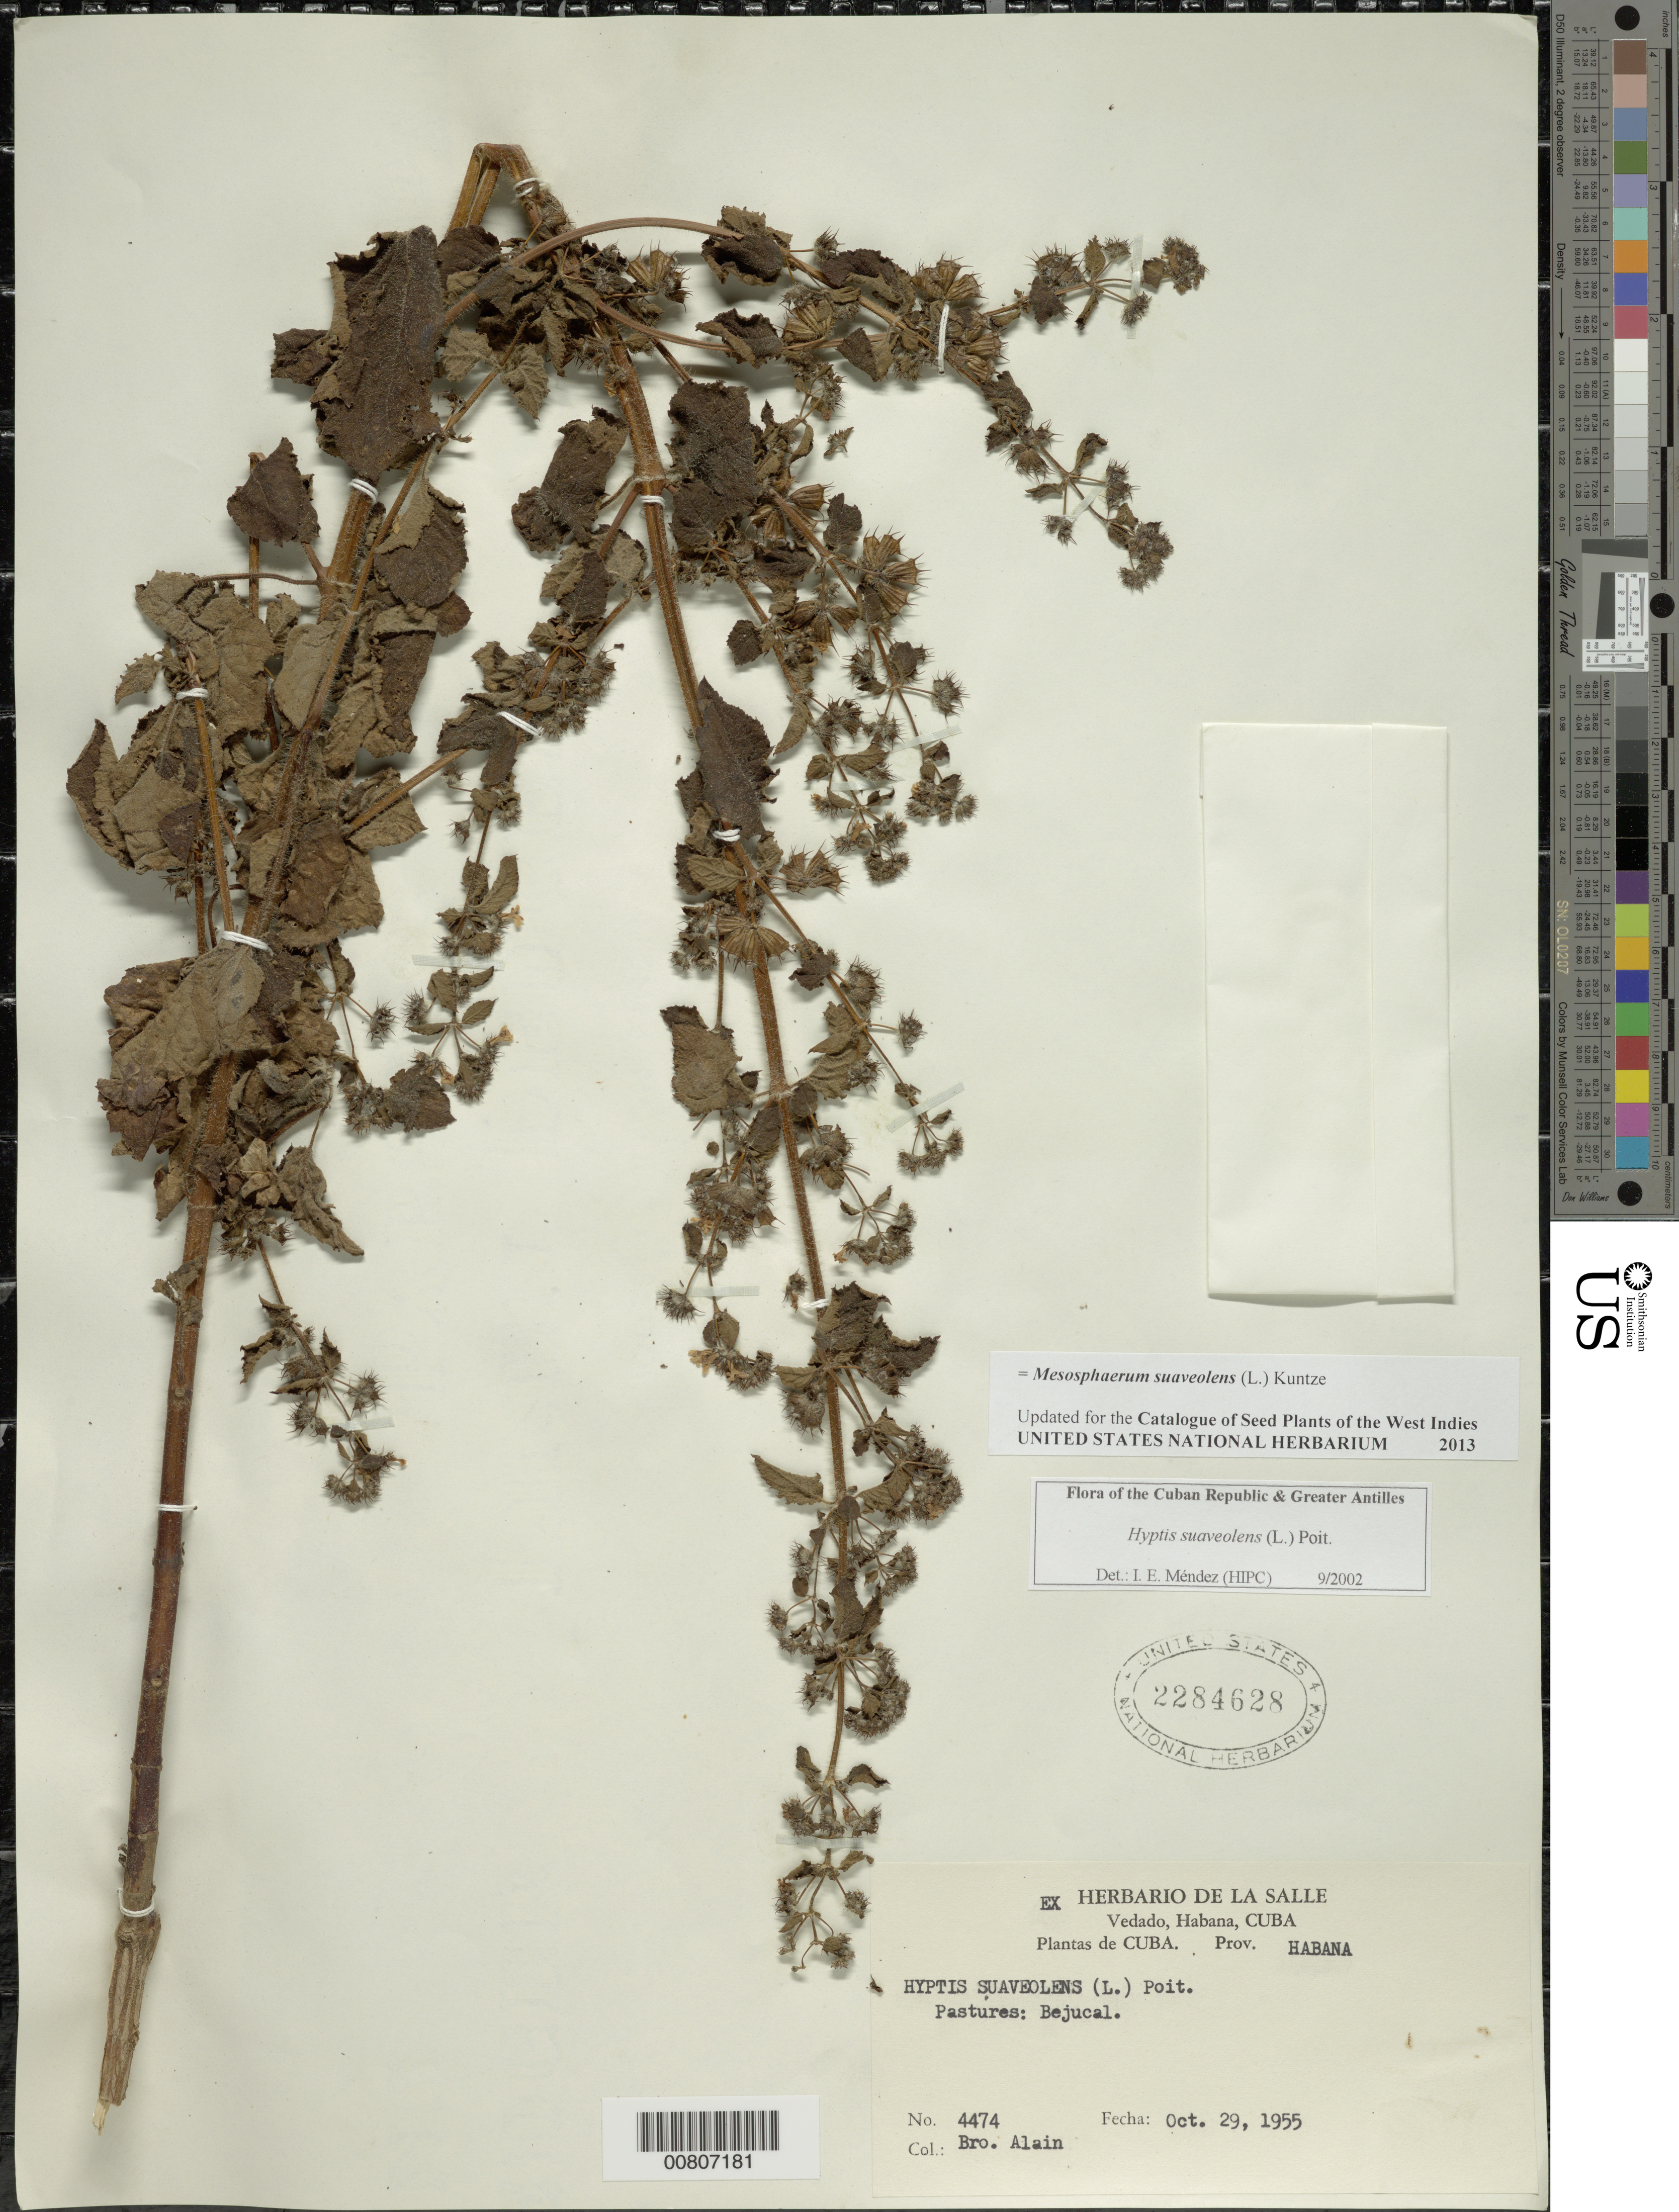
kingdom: Plantae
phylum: Tracheophyta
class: Magnoliopsida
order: Lamiales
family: Lamiaceae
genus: Hyptis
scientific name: Hyptis suaveolens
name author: (L.) Poit.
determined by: Méndez, Isidro E., (HIPC)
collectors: A. H. Liogier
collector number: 4474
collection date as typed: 29 Oct 1955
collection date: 1955-10-29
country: Cuba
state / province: La Habana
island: Cuba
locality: Bejucal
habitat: Pastures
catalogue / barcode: US 2284628